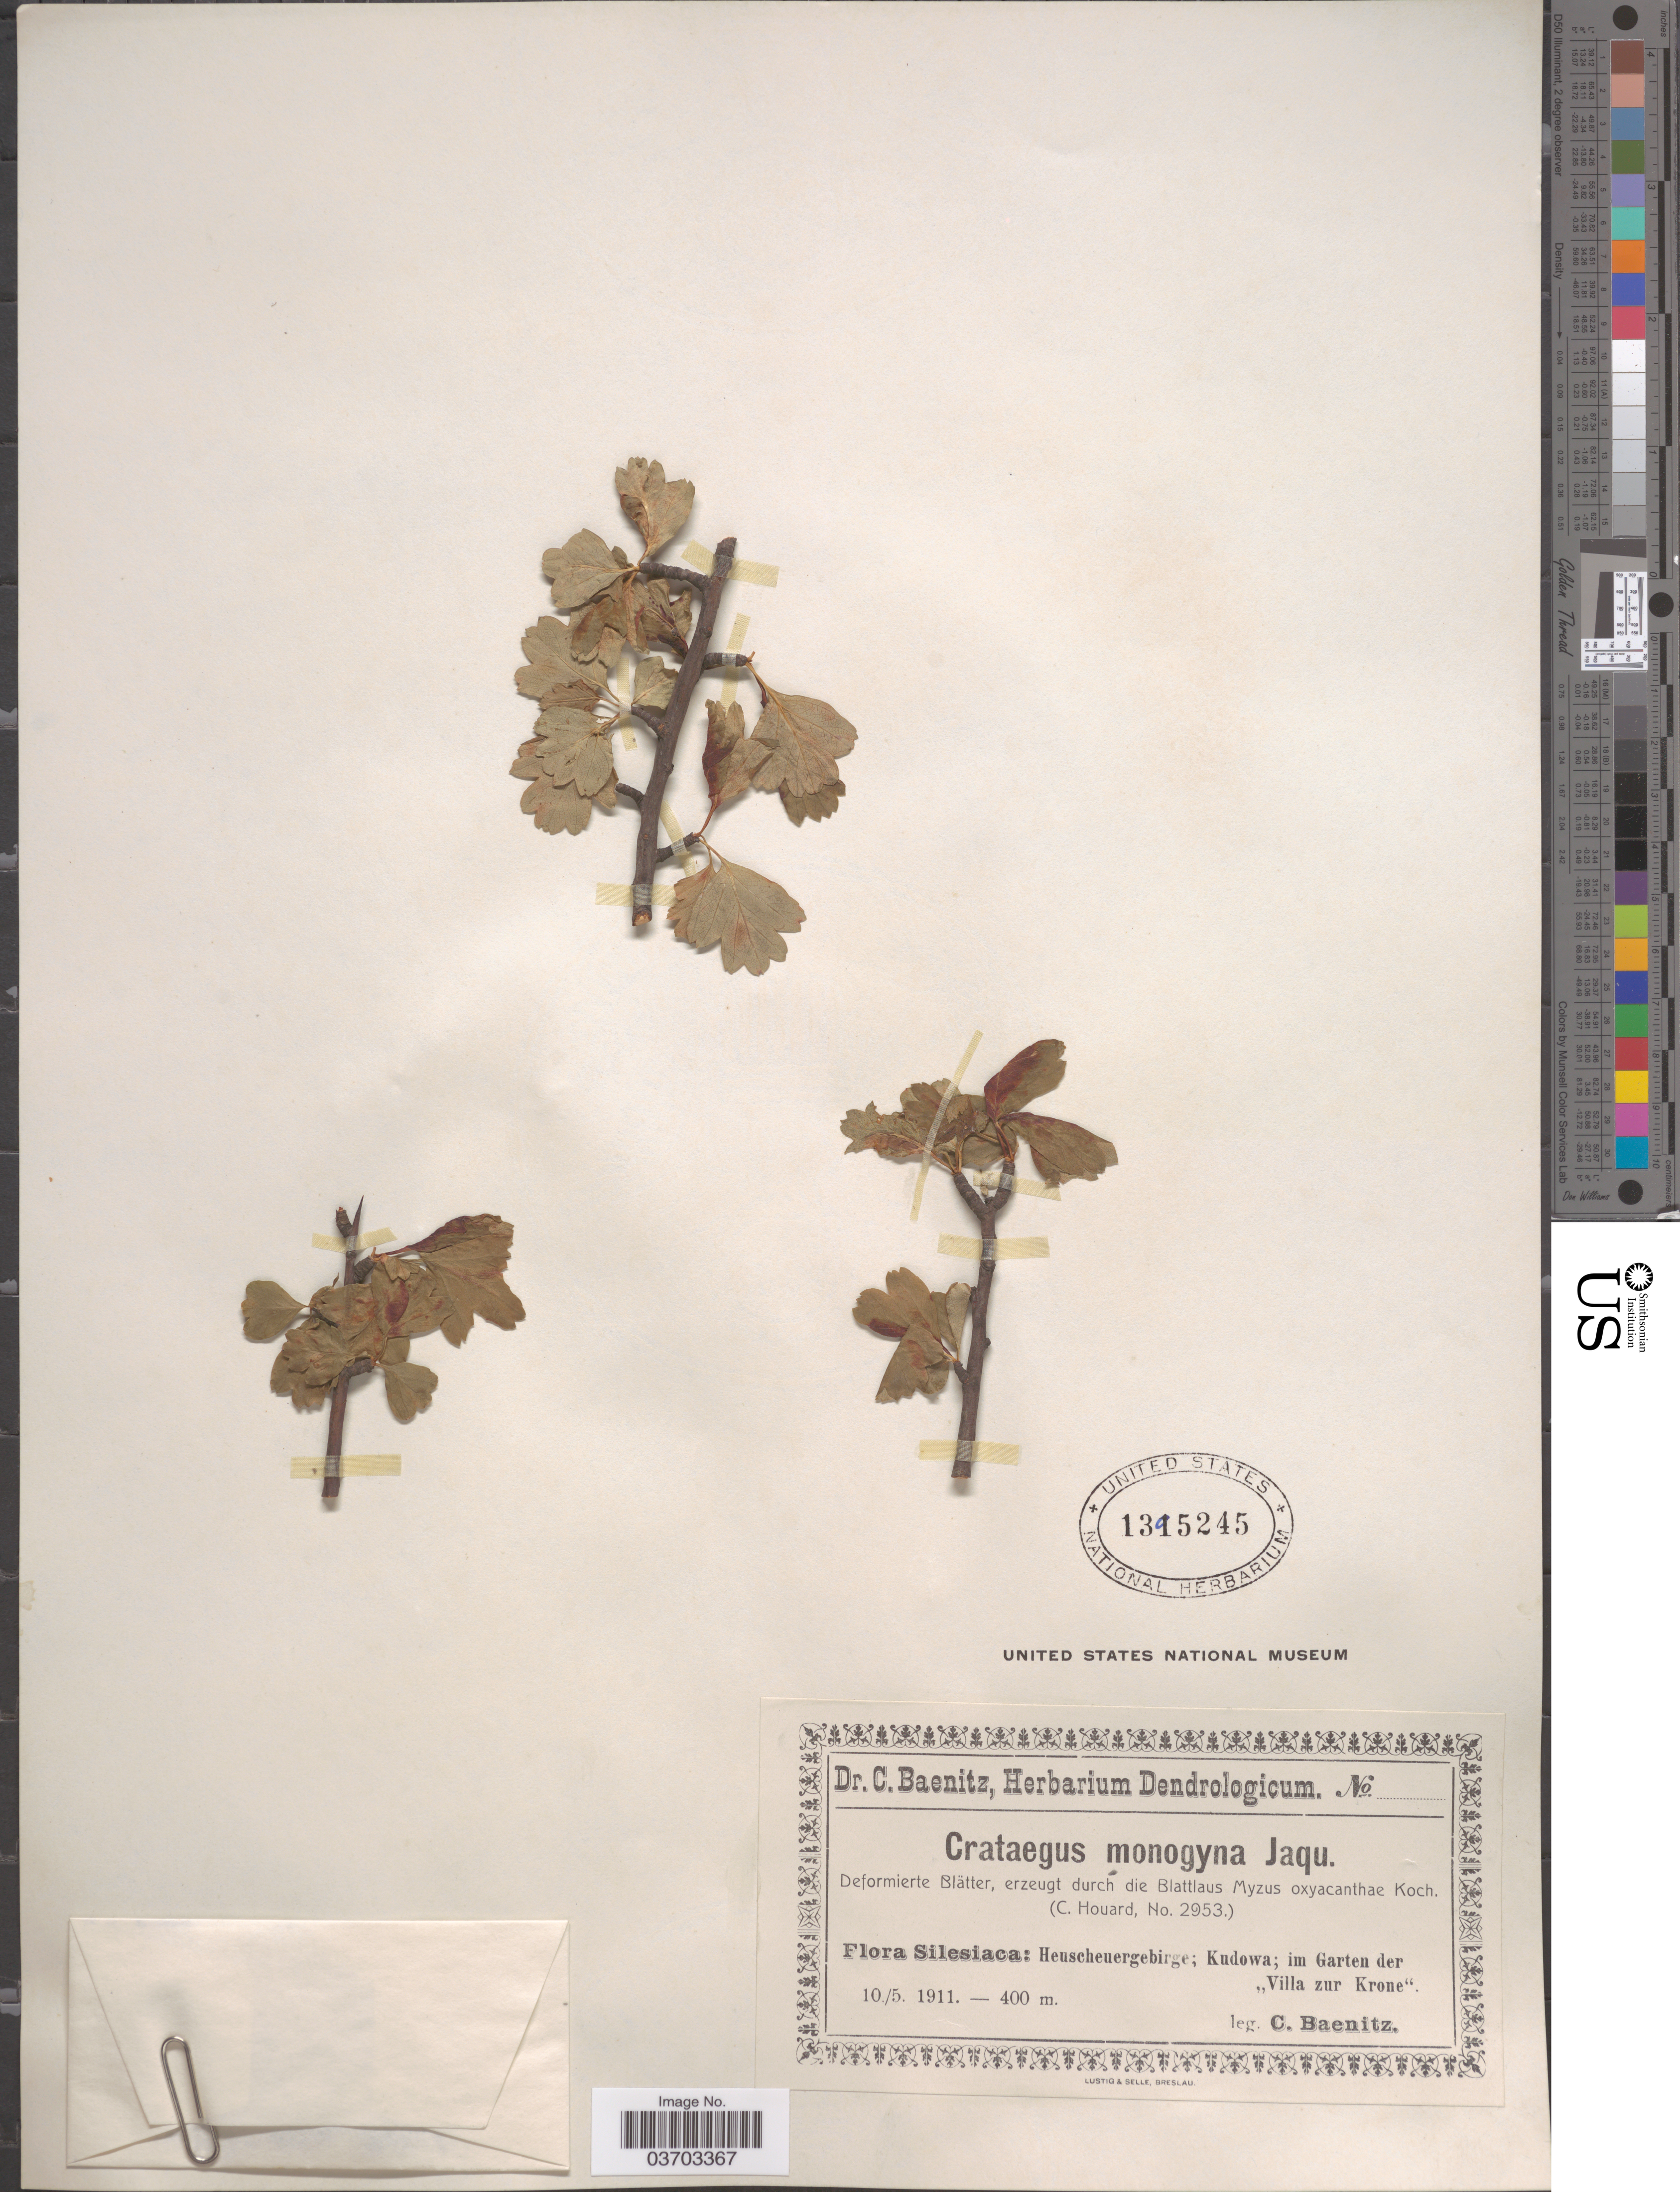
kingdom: Plantae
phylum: Tracheophyta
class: Magnoliopsida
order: Rosales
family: Rosaceae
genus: Crataegus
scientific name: Crataegus monogyna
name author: Lindin.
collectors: C. G. Baenitz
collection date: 1911-05-10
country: Poland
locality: Silesiaca: Heuscheuergebirge; Kudowa; im Garten der "Villa zur Krone".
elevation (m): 400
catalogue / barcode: US 1395245